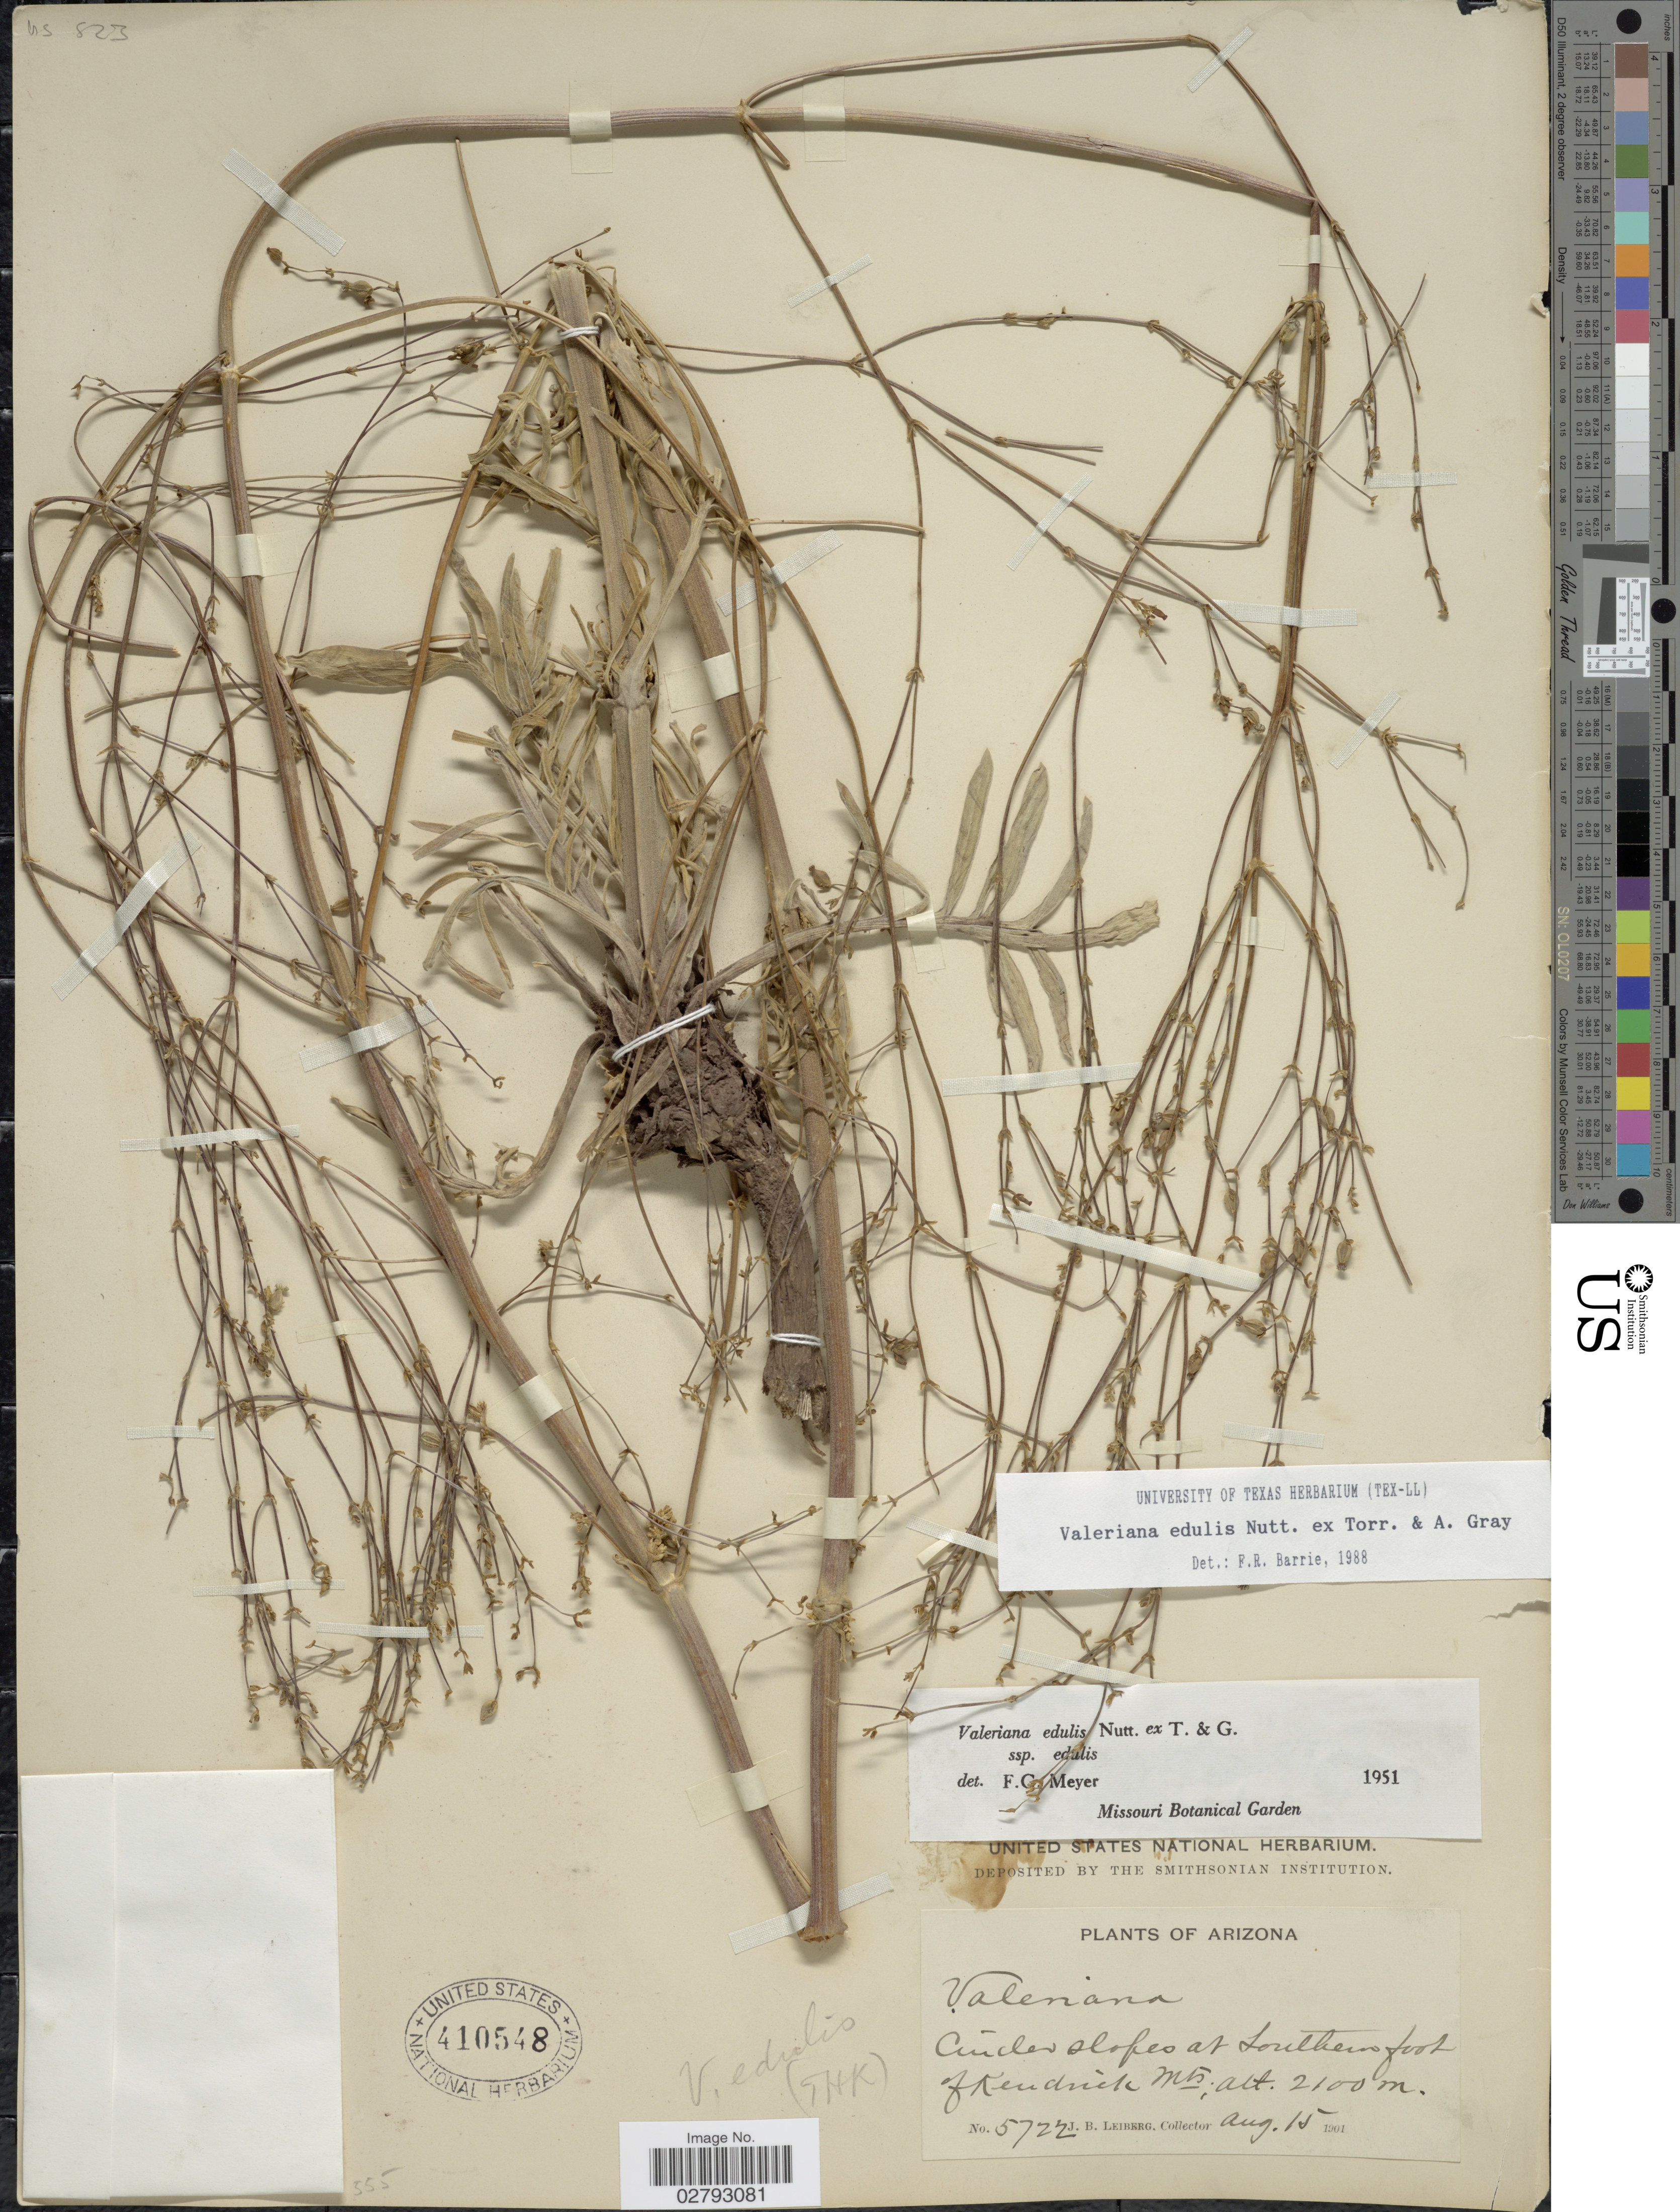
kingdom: Plantae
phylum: Tracheophyta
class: Magnoliopsida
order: Dipsacales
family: Caprifoliaceae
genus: Valeriana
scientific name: Valeriana edulis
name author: Nutt.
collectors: J. B. Leiberg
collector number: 5722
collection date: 1901-08-15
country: United States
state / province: Arizona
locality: Cinder slopes at Southern foot of Kendrick Mts.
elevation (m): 2100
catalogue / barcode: US 410548